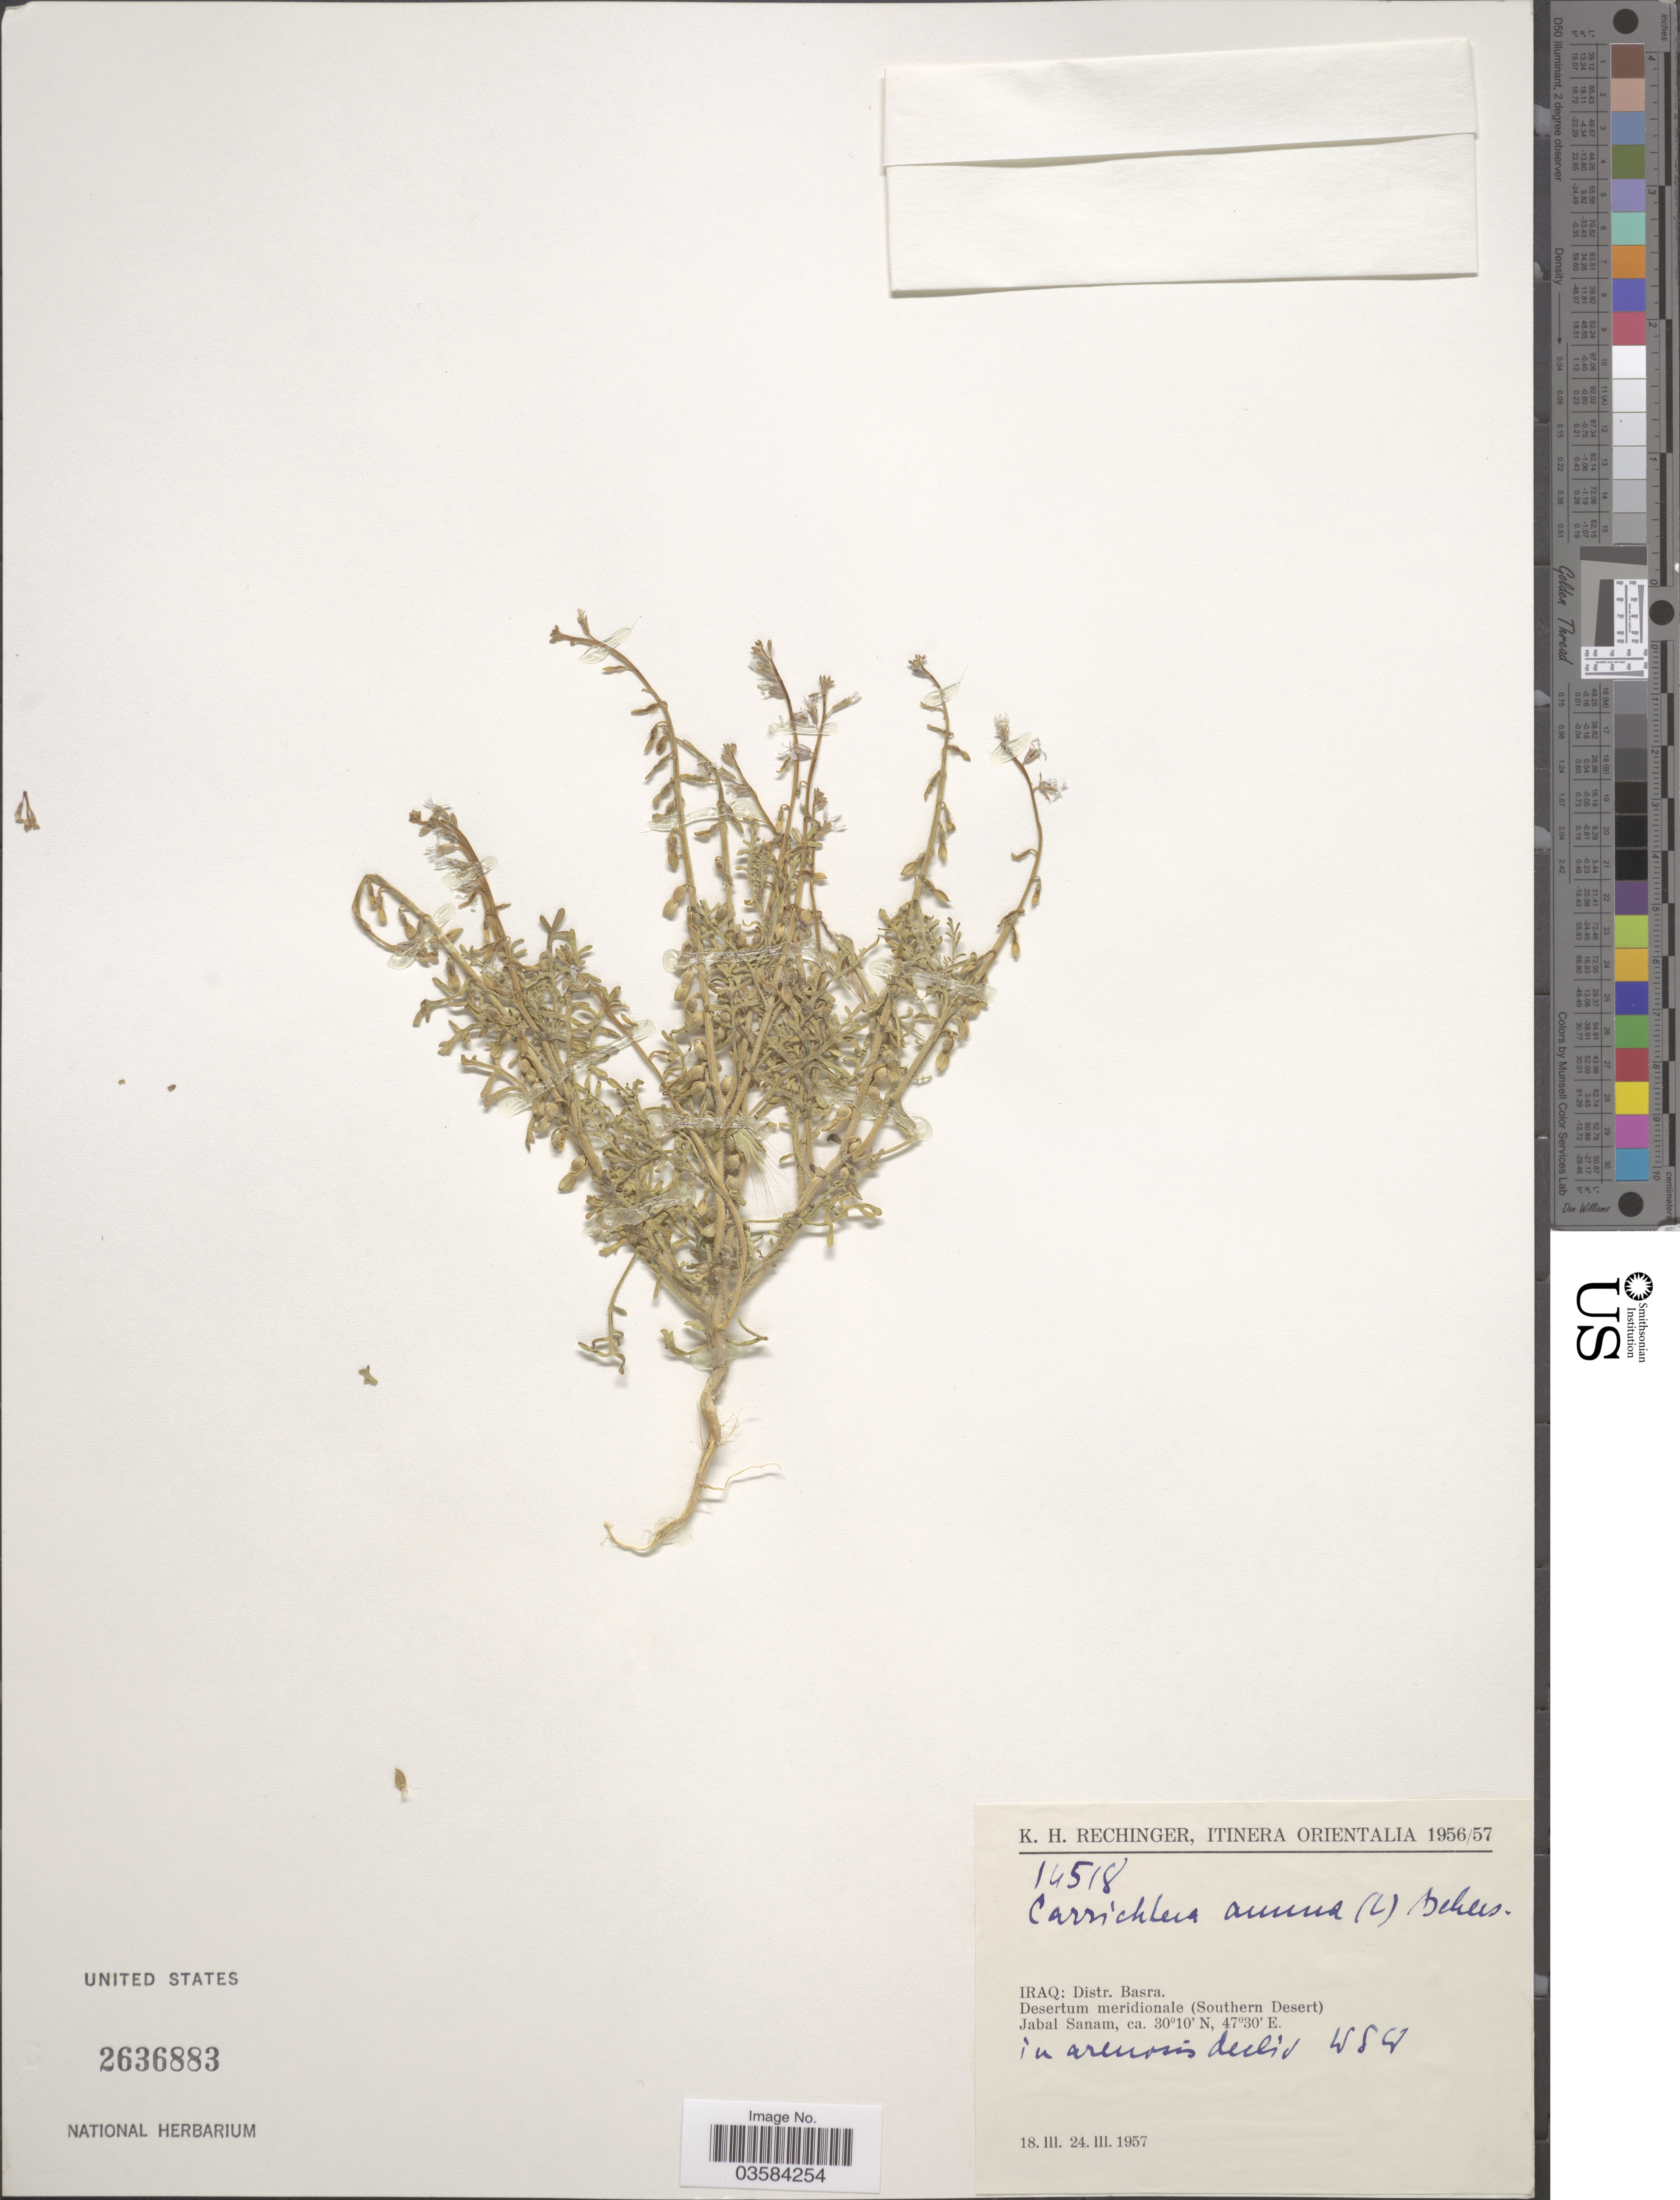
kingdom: Plantae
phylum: Tracheophyta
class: Magnoliopsida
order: Brassicales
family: Brassicaceae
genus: Carrichtera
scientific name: Carrichtera annua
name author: (L.) DC.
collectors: K. H. Rechinger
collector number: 14518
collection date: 1957-03-18/1957-03-24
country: Iraq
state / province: Al Basrah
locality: Itinera Orientalia. Distr. Basra. Desertum meridionale (Southern Desert) Jabal Sanam. In arenosis decliv WSW.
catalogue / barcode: US 2636883